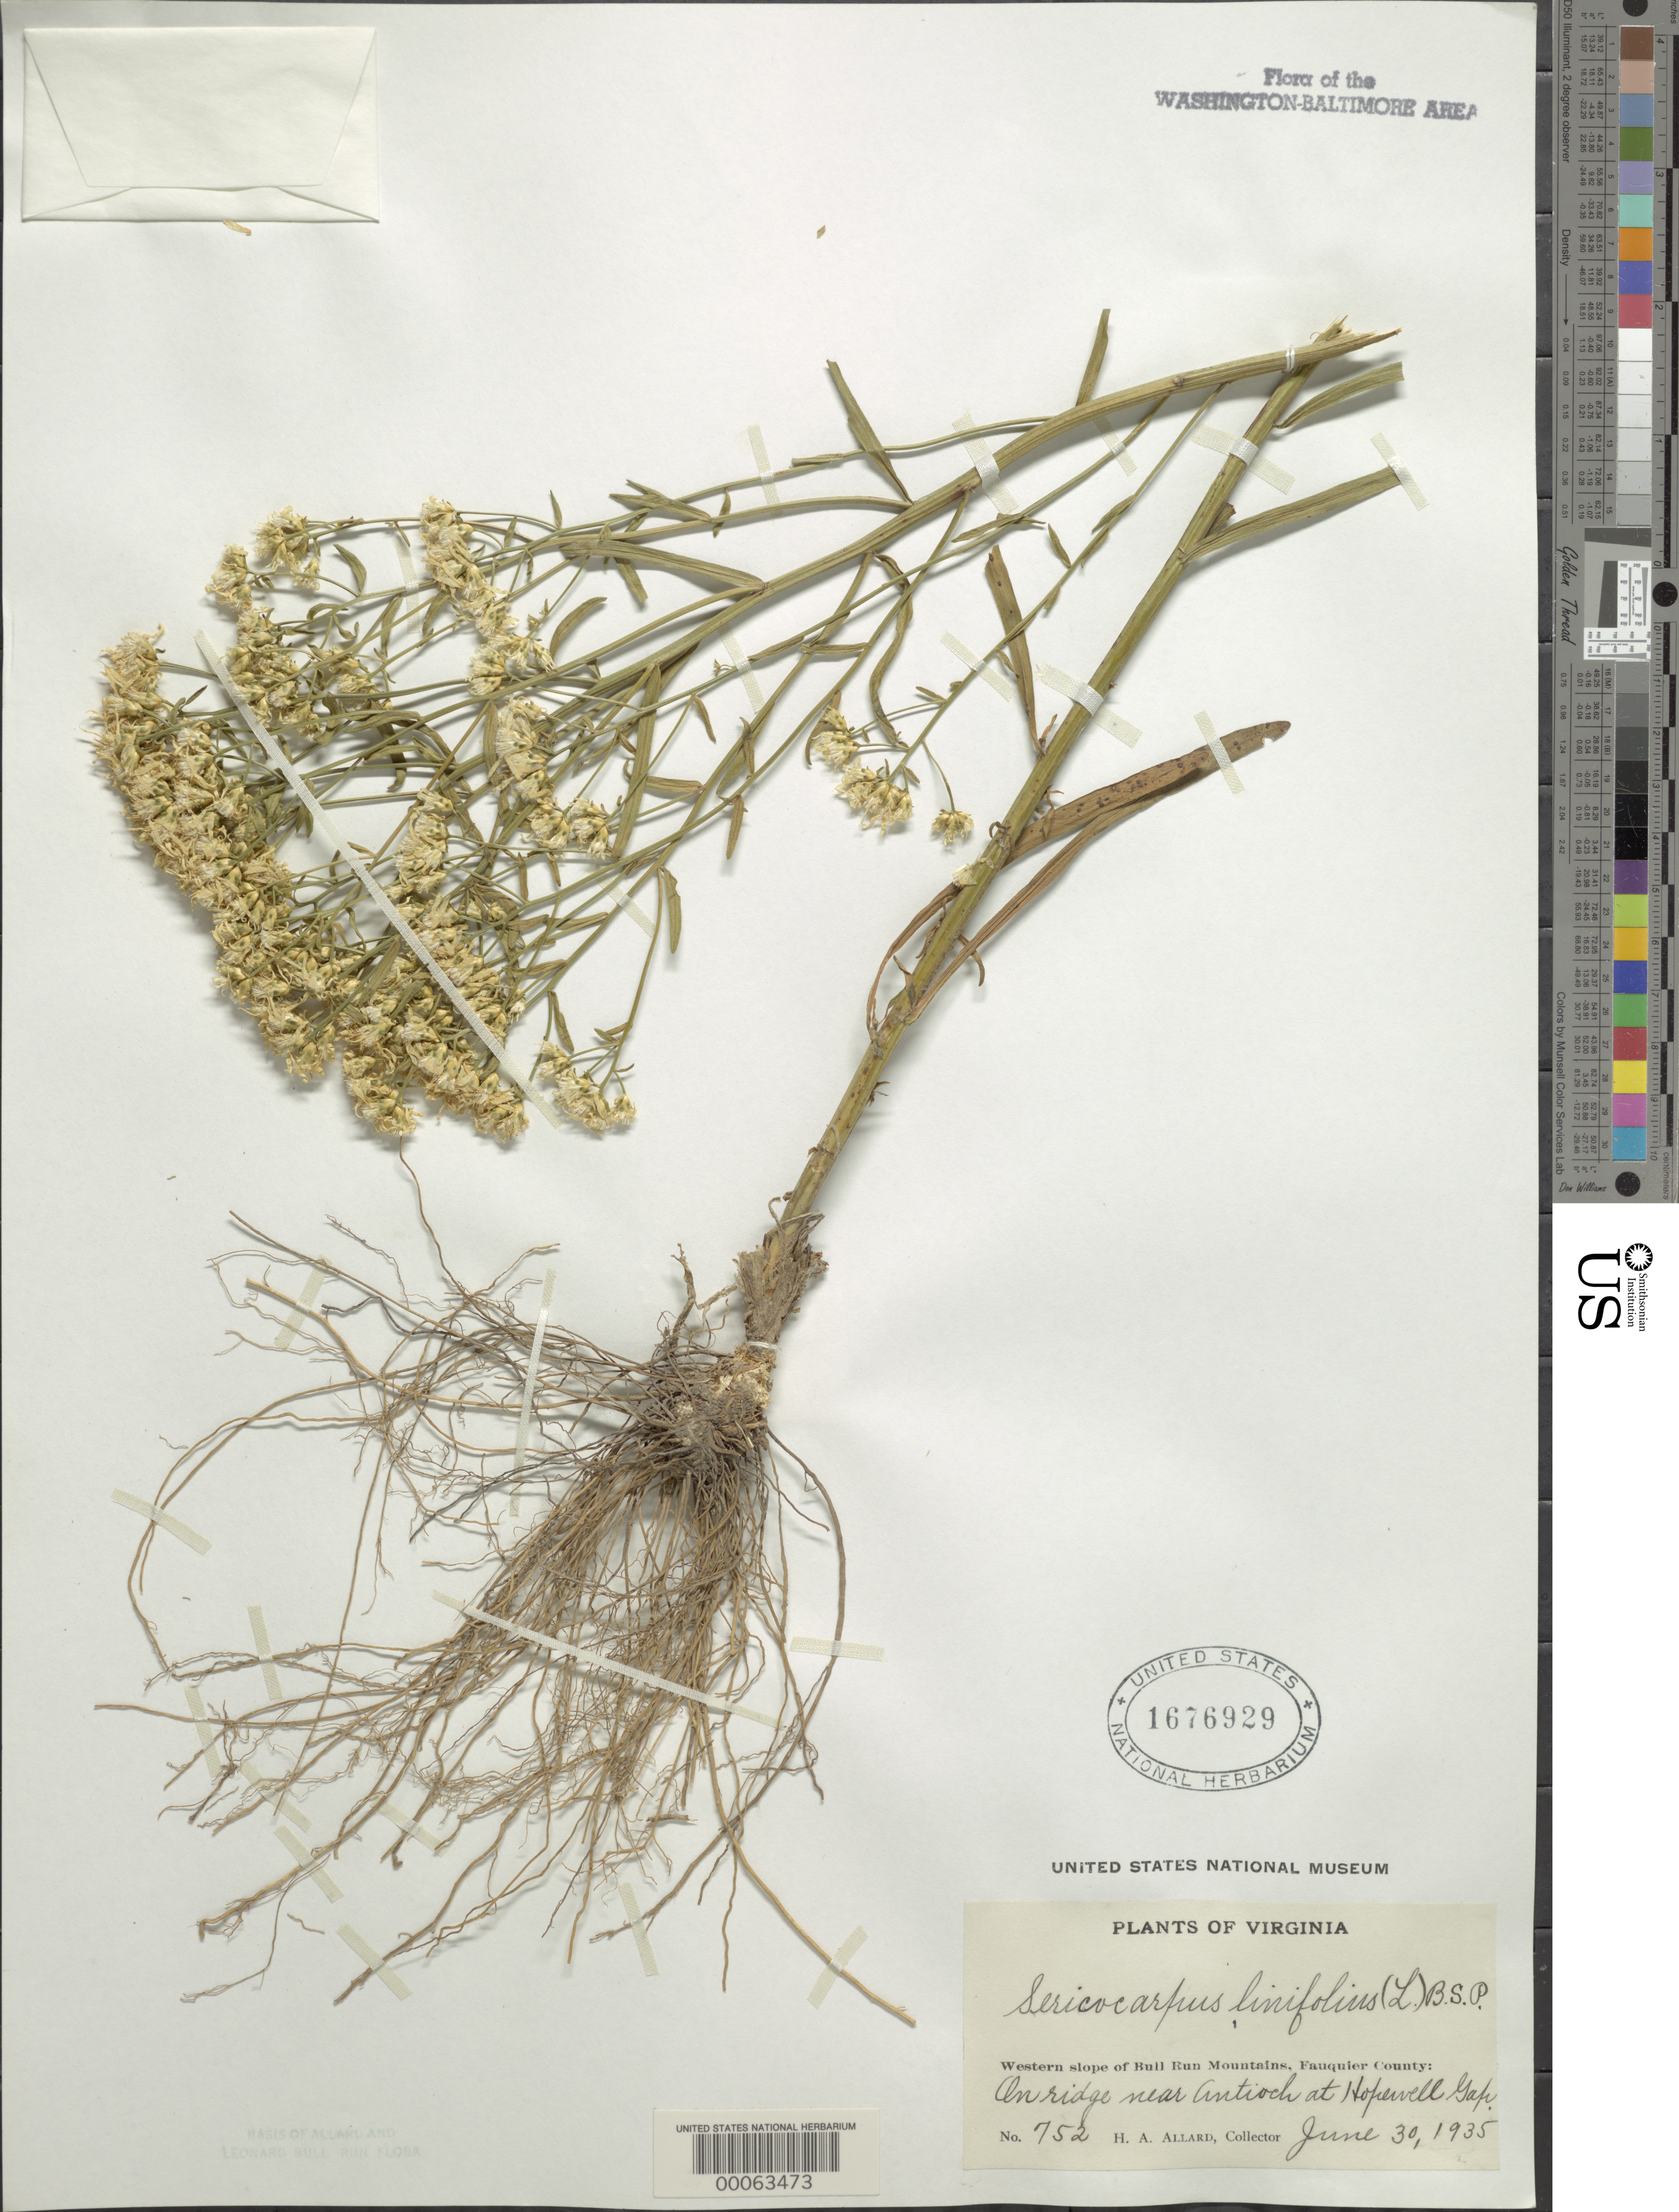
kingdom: Plantae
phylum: Tracheophyta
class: Magnoliopsida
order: Asterales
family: Asteraceae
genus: Sericocarpus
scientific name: Sericocarpus linifolius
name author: (L.) Britton, Stearns & Poggenb.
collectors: H. A. Allard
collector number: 752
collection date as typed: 30 Jun 1935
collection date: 1935-06-30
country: United States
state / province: Virginia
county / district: Fauquier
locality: Antioch vicinity Hopewell Gap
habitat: Ridge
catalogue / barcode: US 1676929